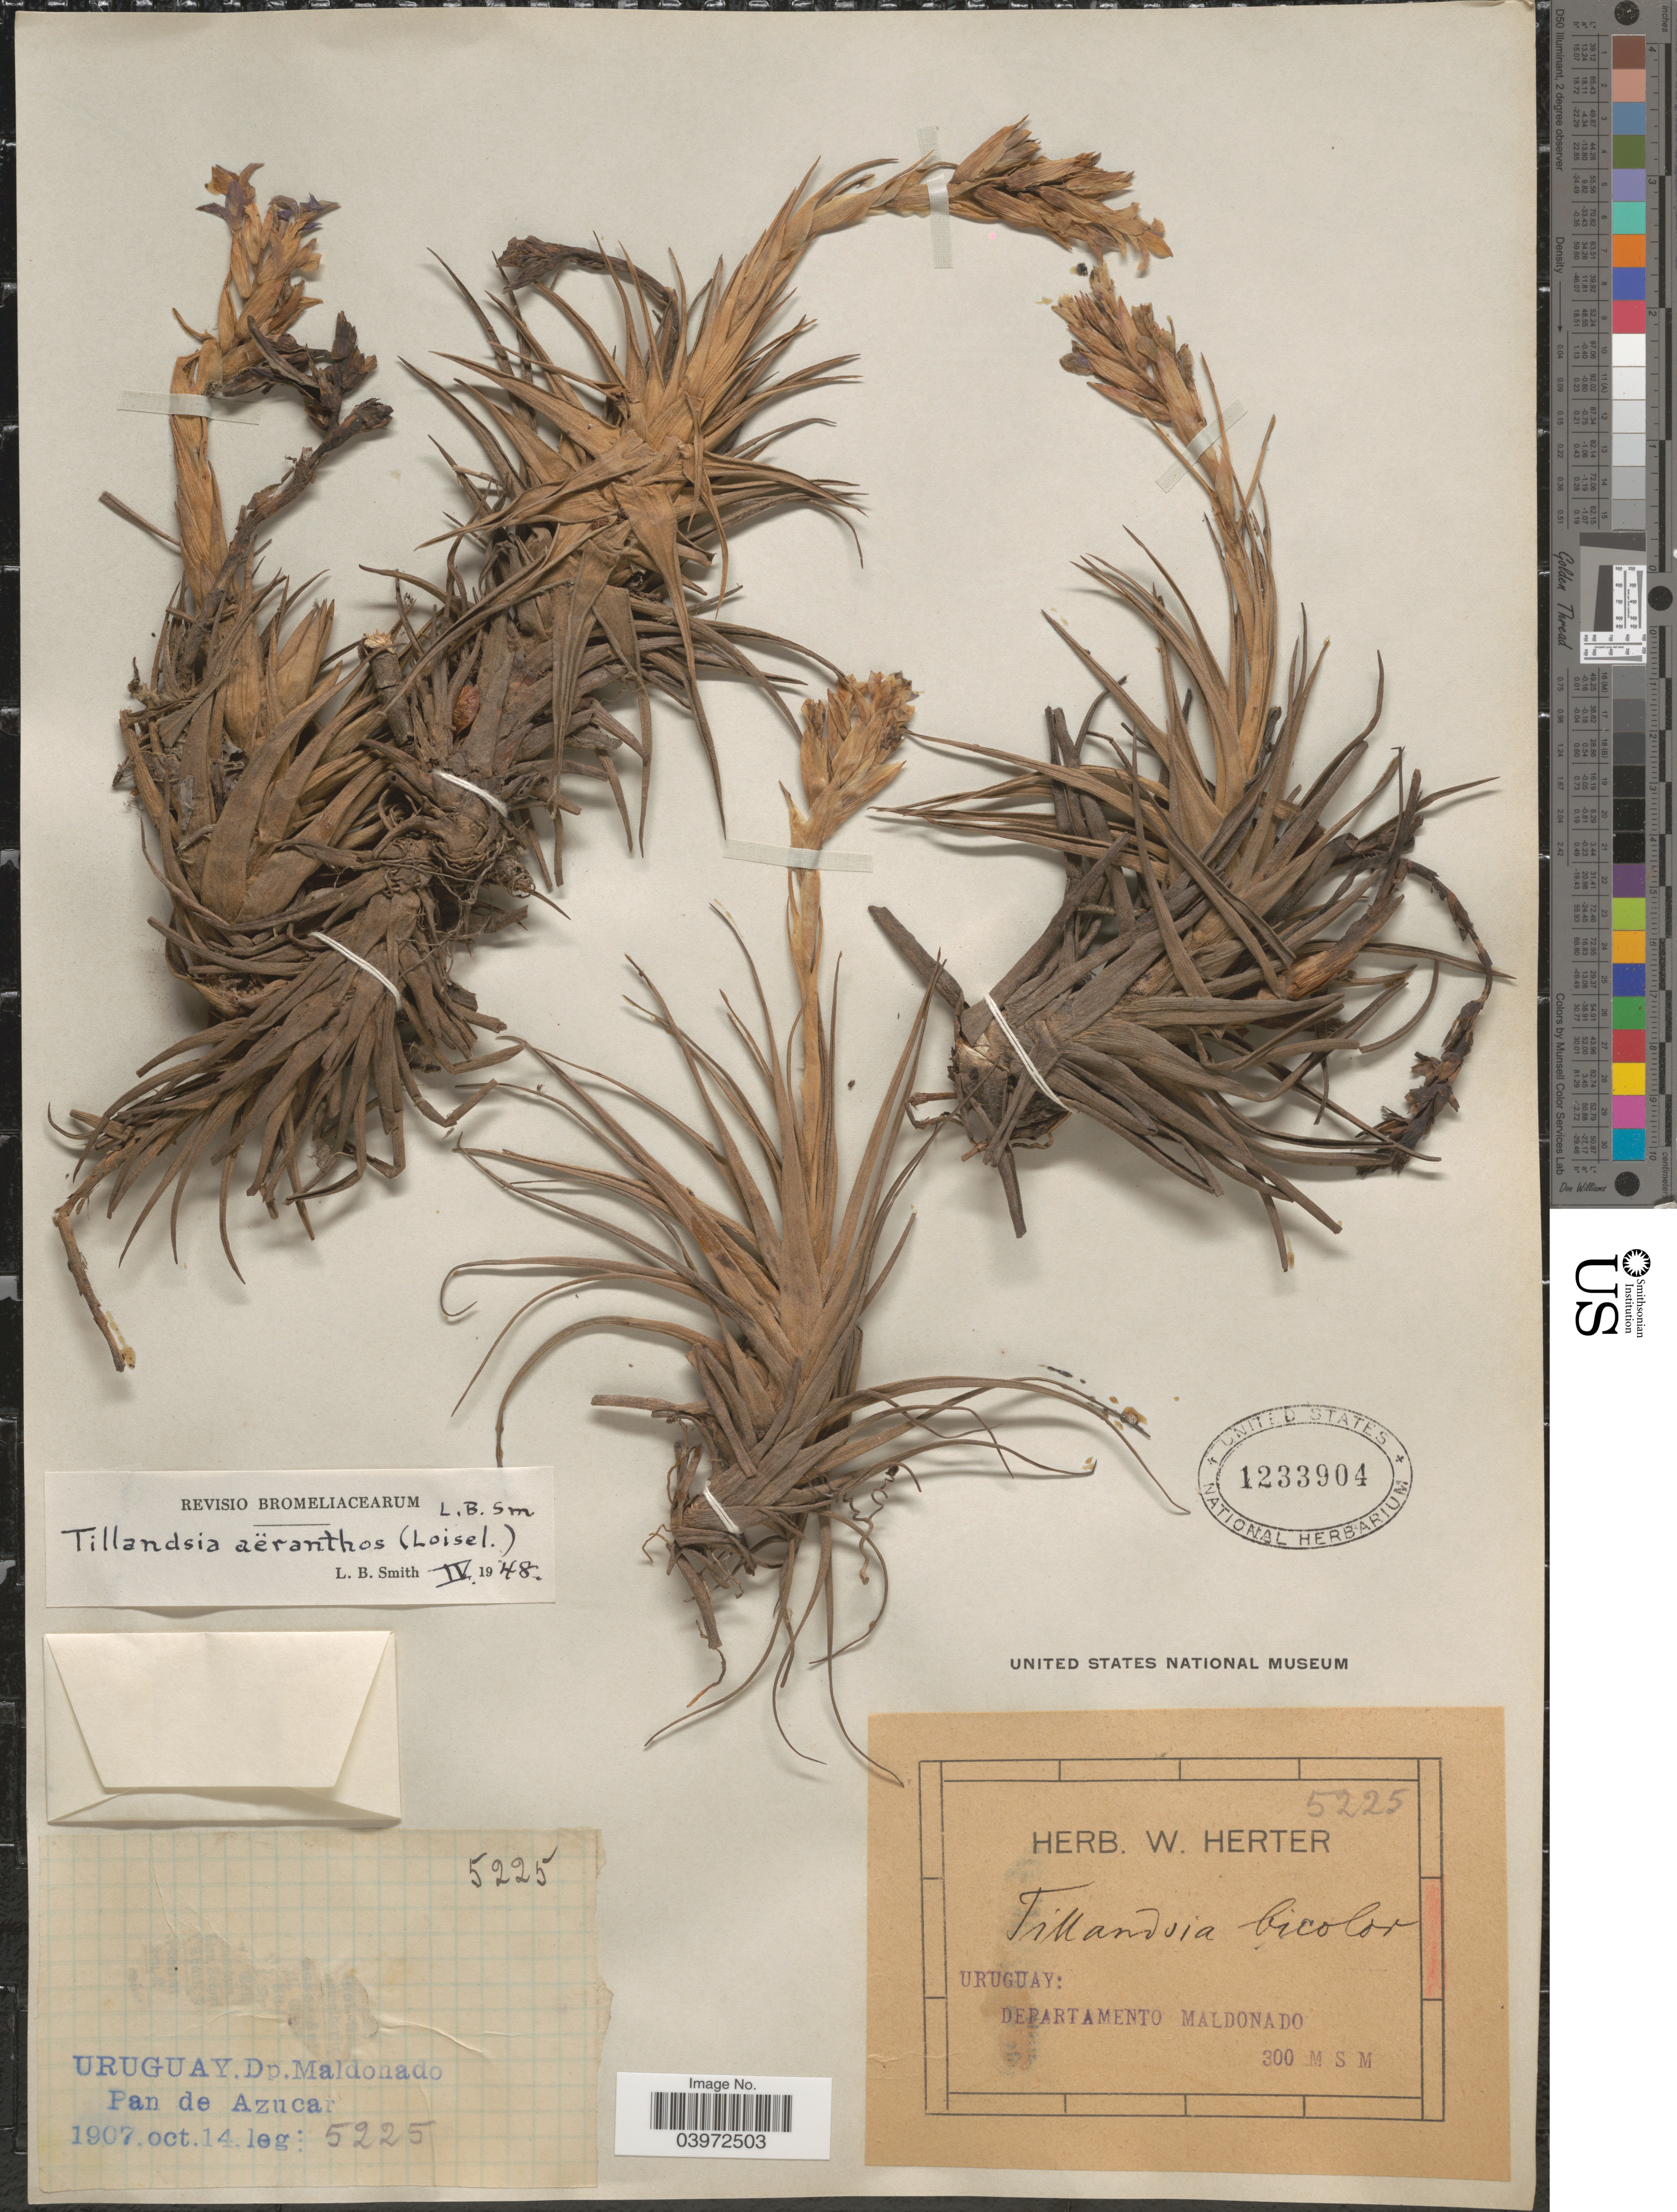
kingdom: Plantae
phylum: Tracheophyta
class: Liliopsida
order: Poales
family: Bromeliaceae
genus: Tillandsia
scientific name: Tillandsia aeranthos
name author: (Loisel.) L.B. Sm.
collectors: ex Herb. W.G. Herter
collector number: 5225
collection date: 1907-10-14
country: Uruguay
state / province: Maldonado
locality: Departamento Maldonado. Pan de Azucar.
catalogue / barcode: US 1233904